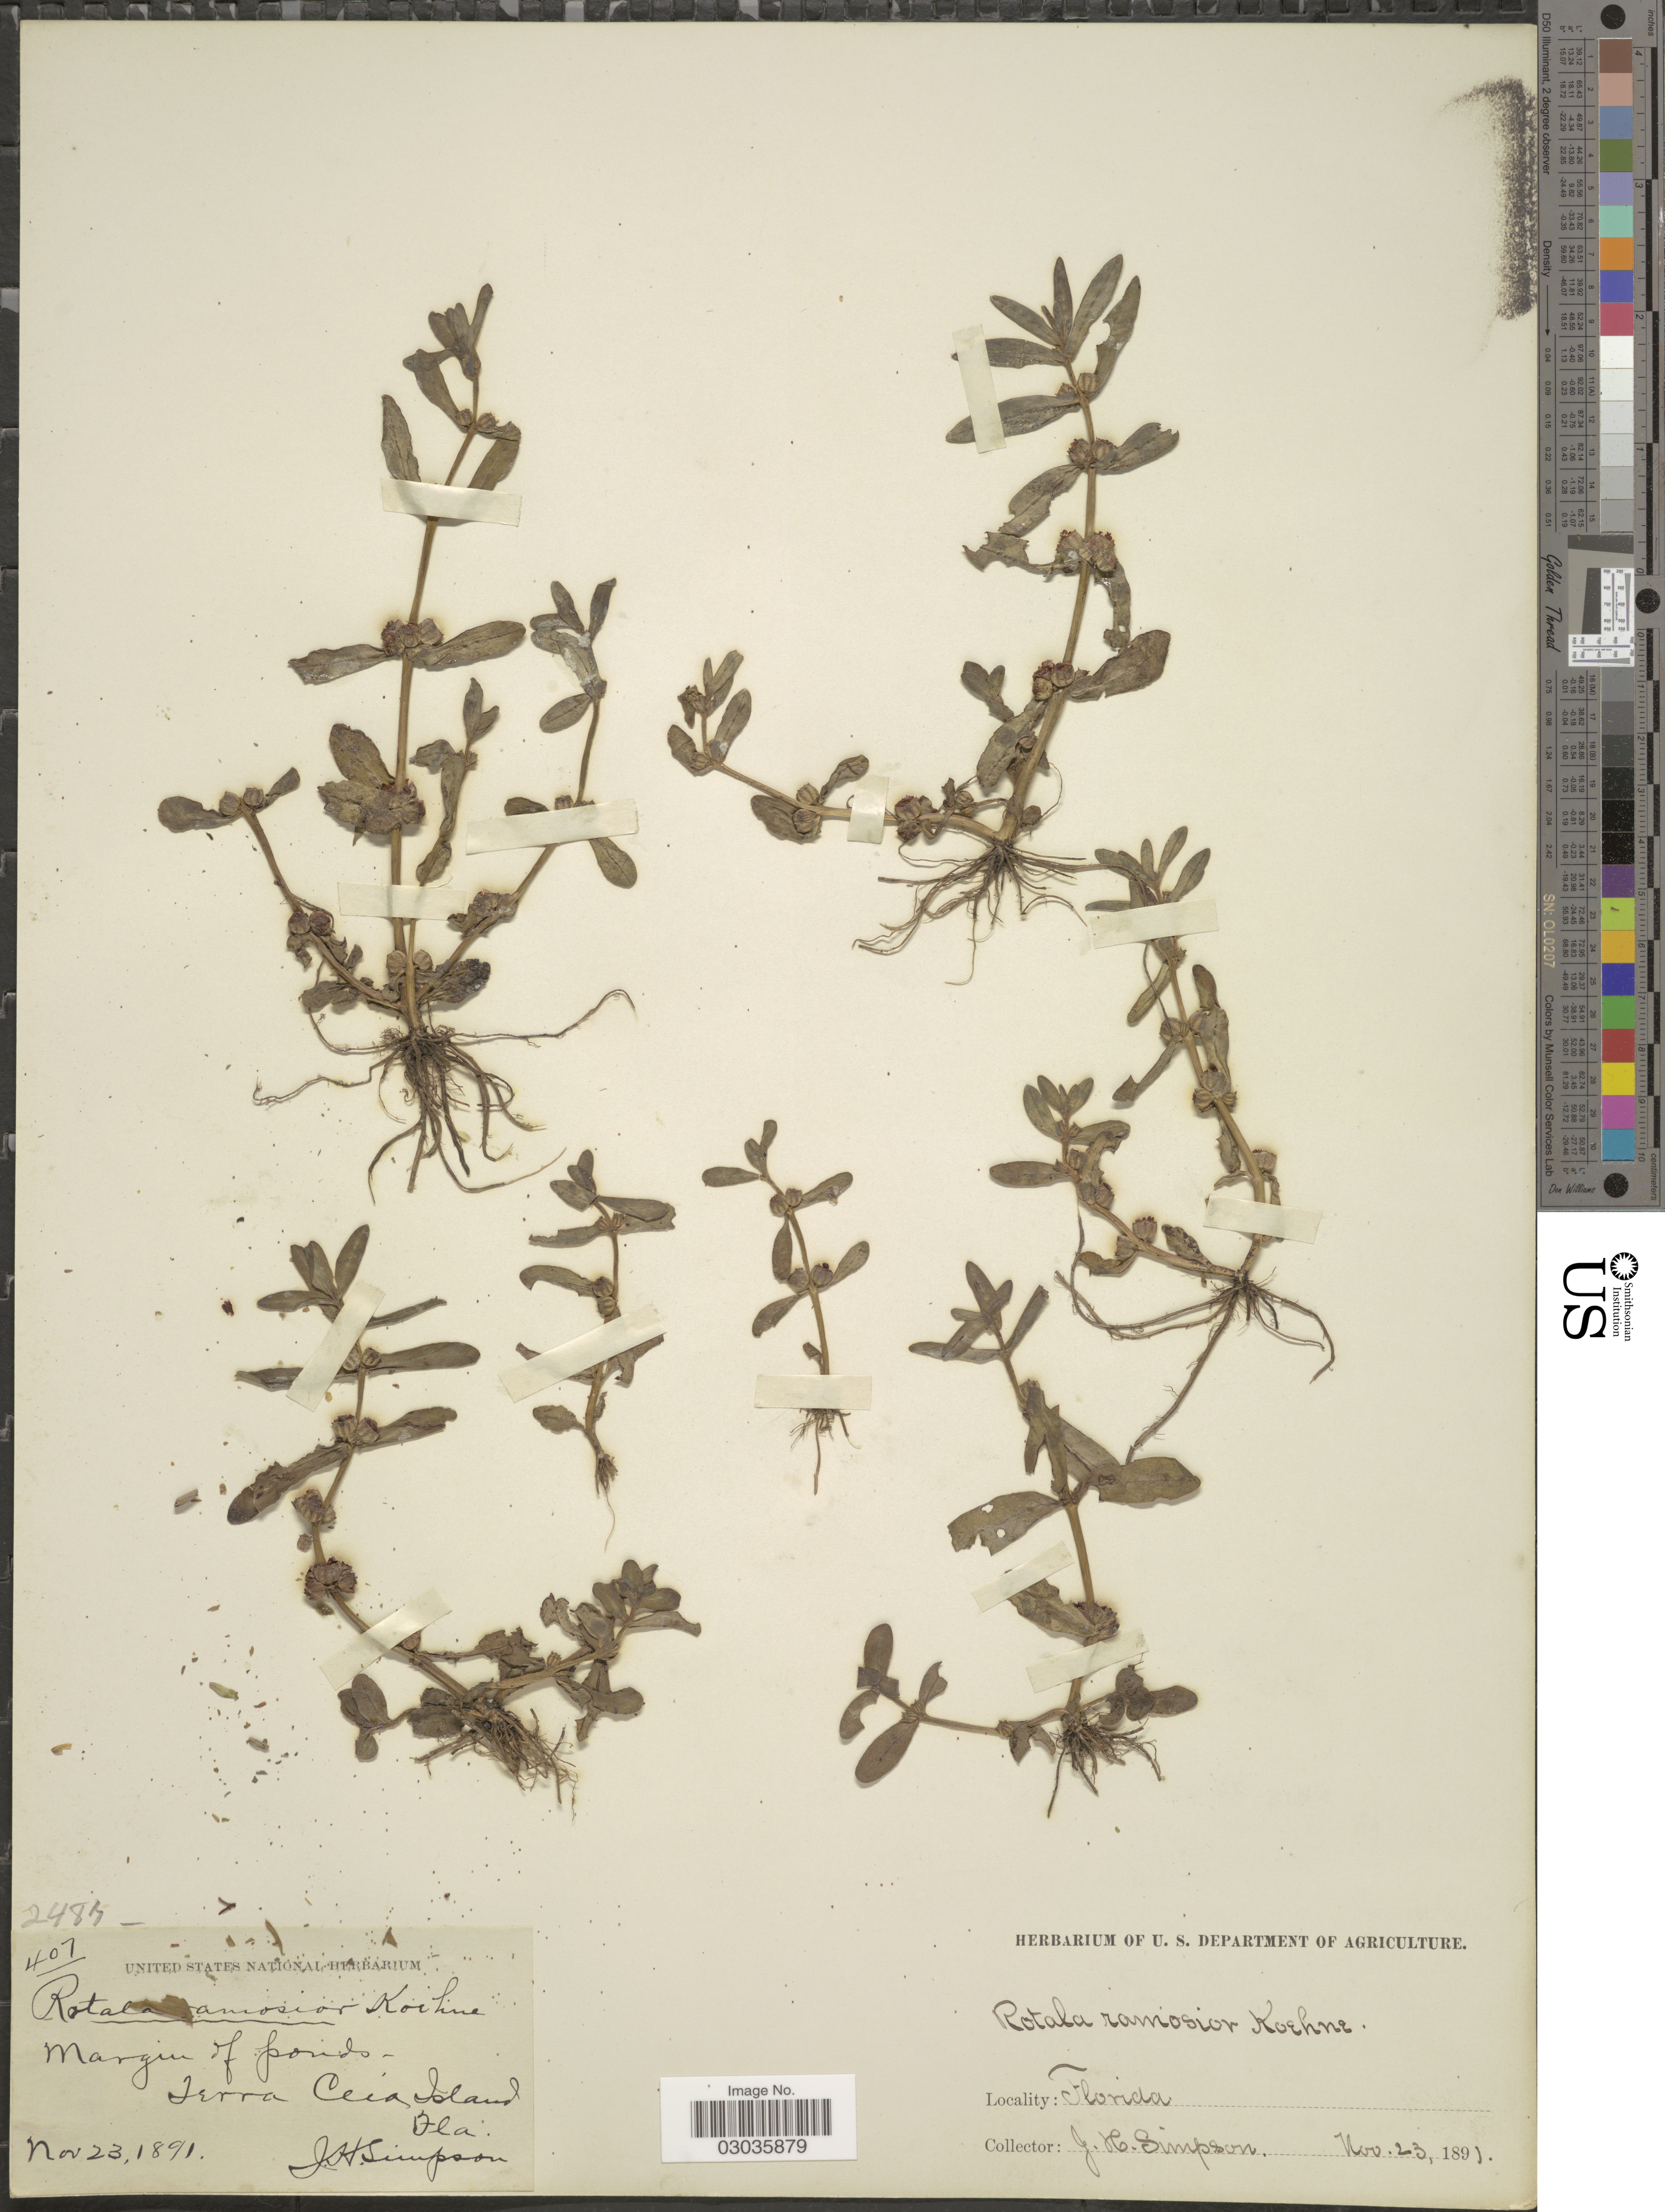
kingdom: Plantae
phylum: Tracheophyta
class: Magnoliopsida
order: Myrtales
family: Lythraceae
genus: Rotala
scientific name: Rotala ramosior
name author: (L.) Koehne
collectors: J. H. Simpson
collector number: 407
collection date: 1891-11-23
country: United States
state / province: Florida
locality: Margin of ponds. Terra Ceia Island.